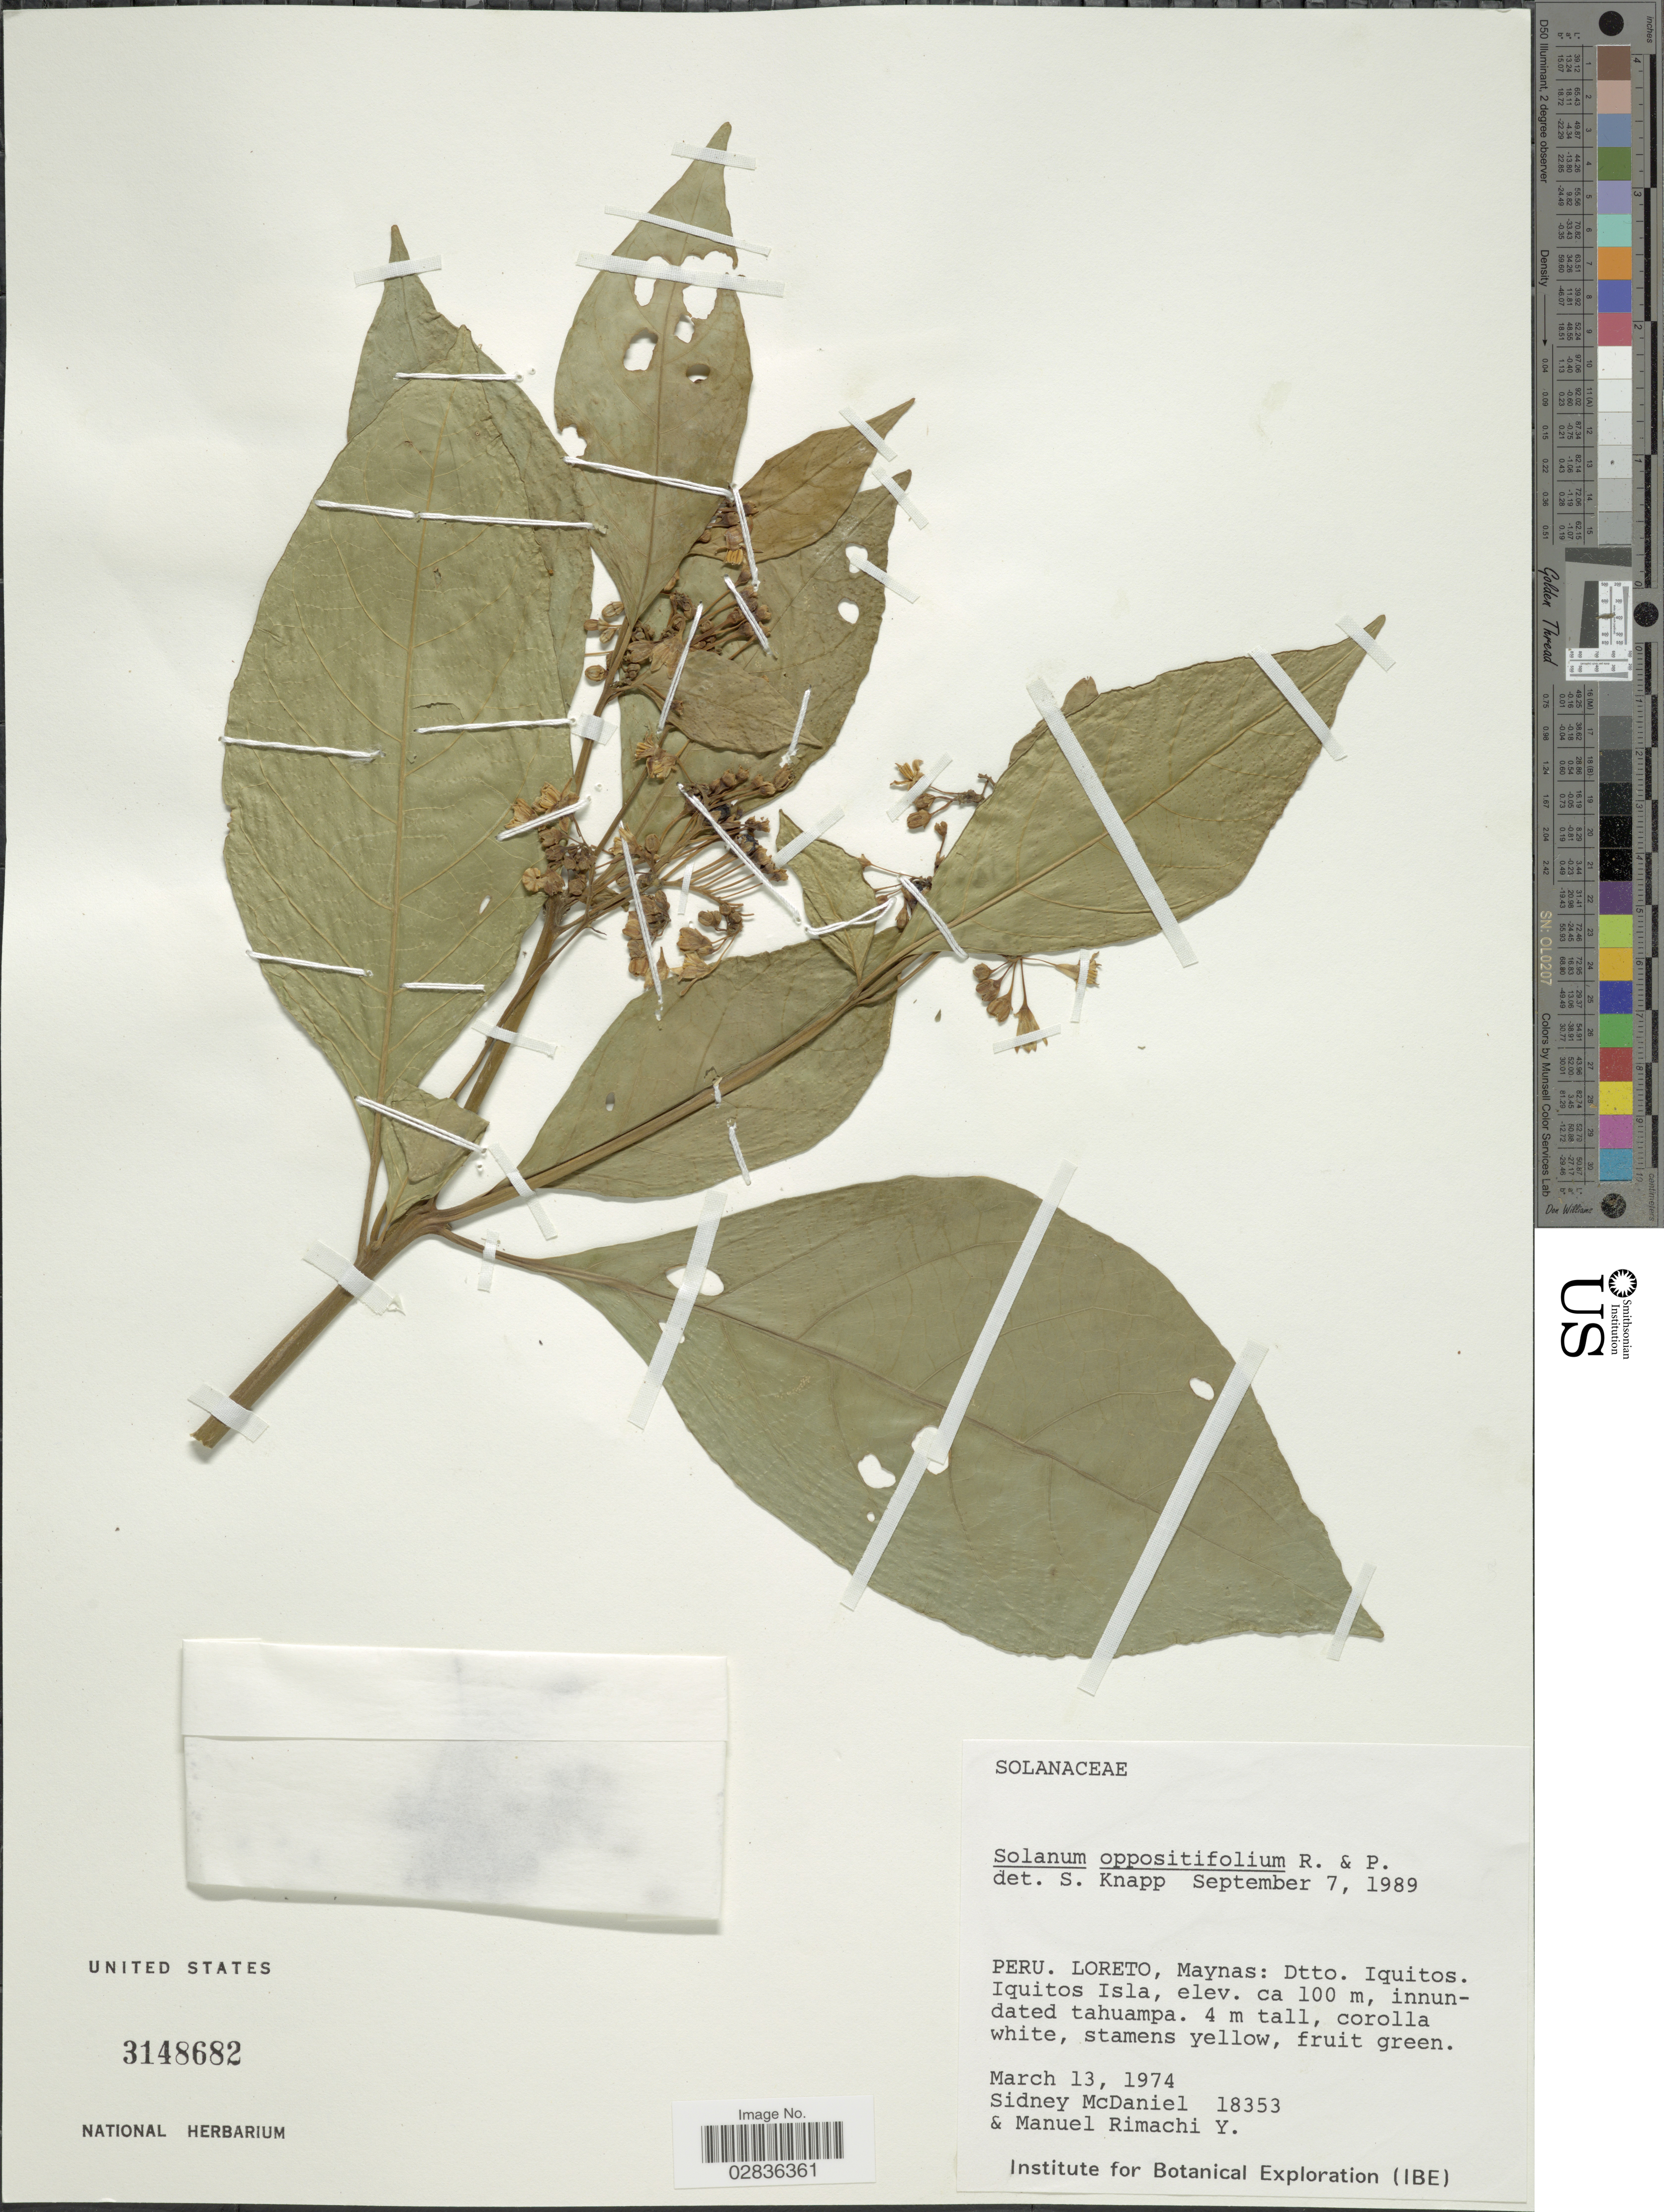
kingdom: Plantae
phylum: Tracheophyta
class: Magnoliopsida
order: Solanales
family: Solanaceae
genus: Solanum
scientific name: Solanum oppositifolium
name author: Ruiz & Pav.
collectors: S. McDaniel & M. Rimachi Y.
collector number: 18353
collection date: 1974-03-13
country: Peru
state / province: Loreto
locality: Loreto, Maynas: Dtto. Iquitos. Iquitos Isla.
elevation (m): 100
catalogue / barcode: US 3148682